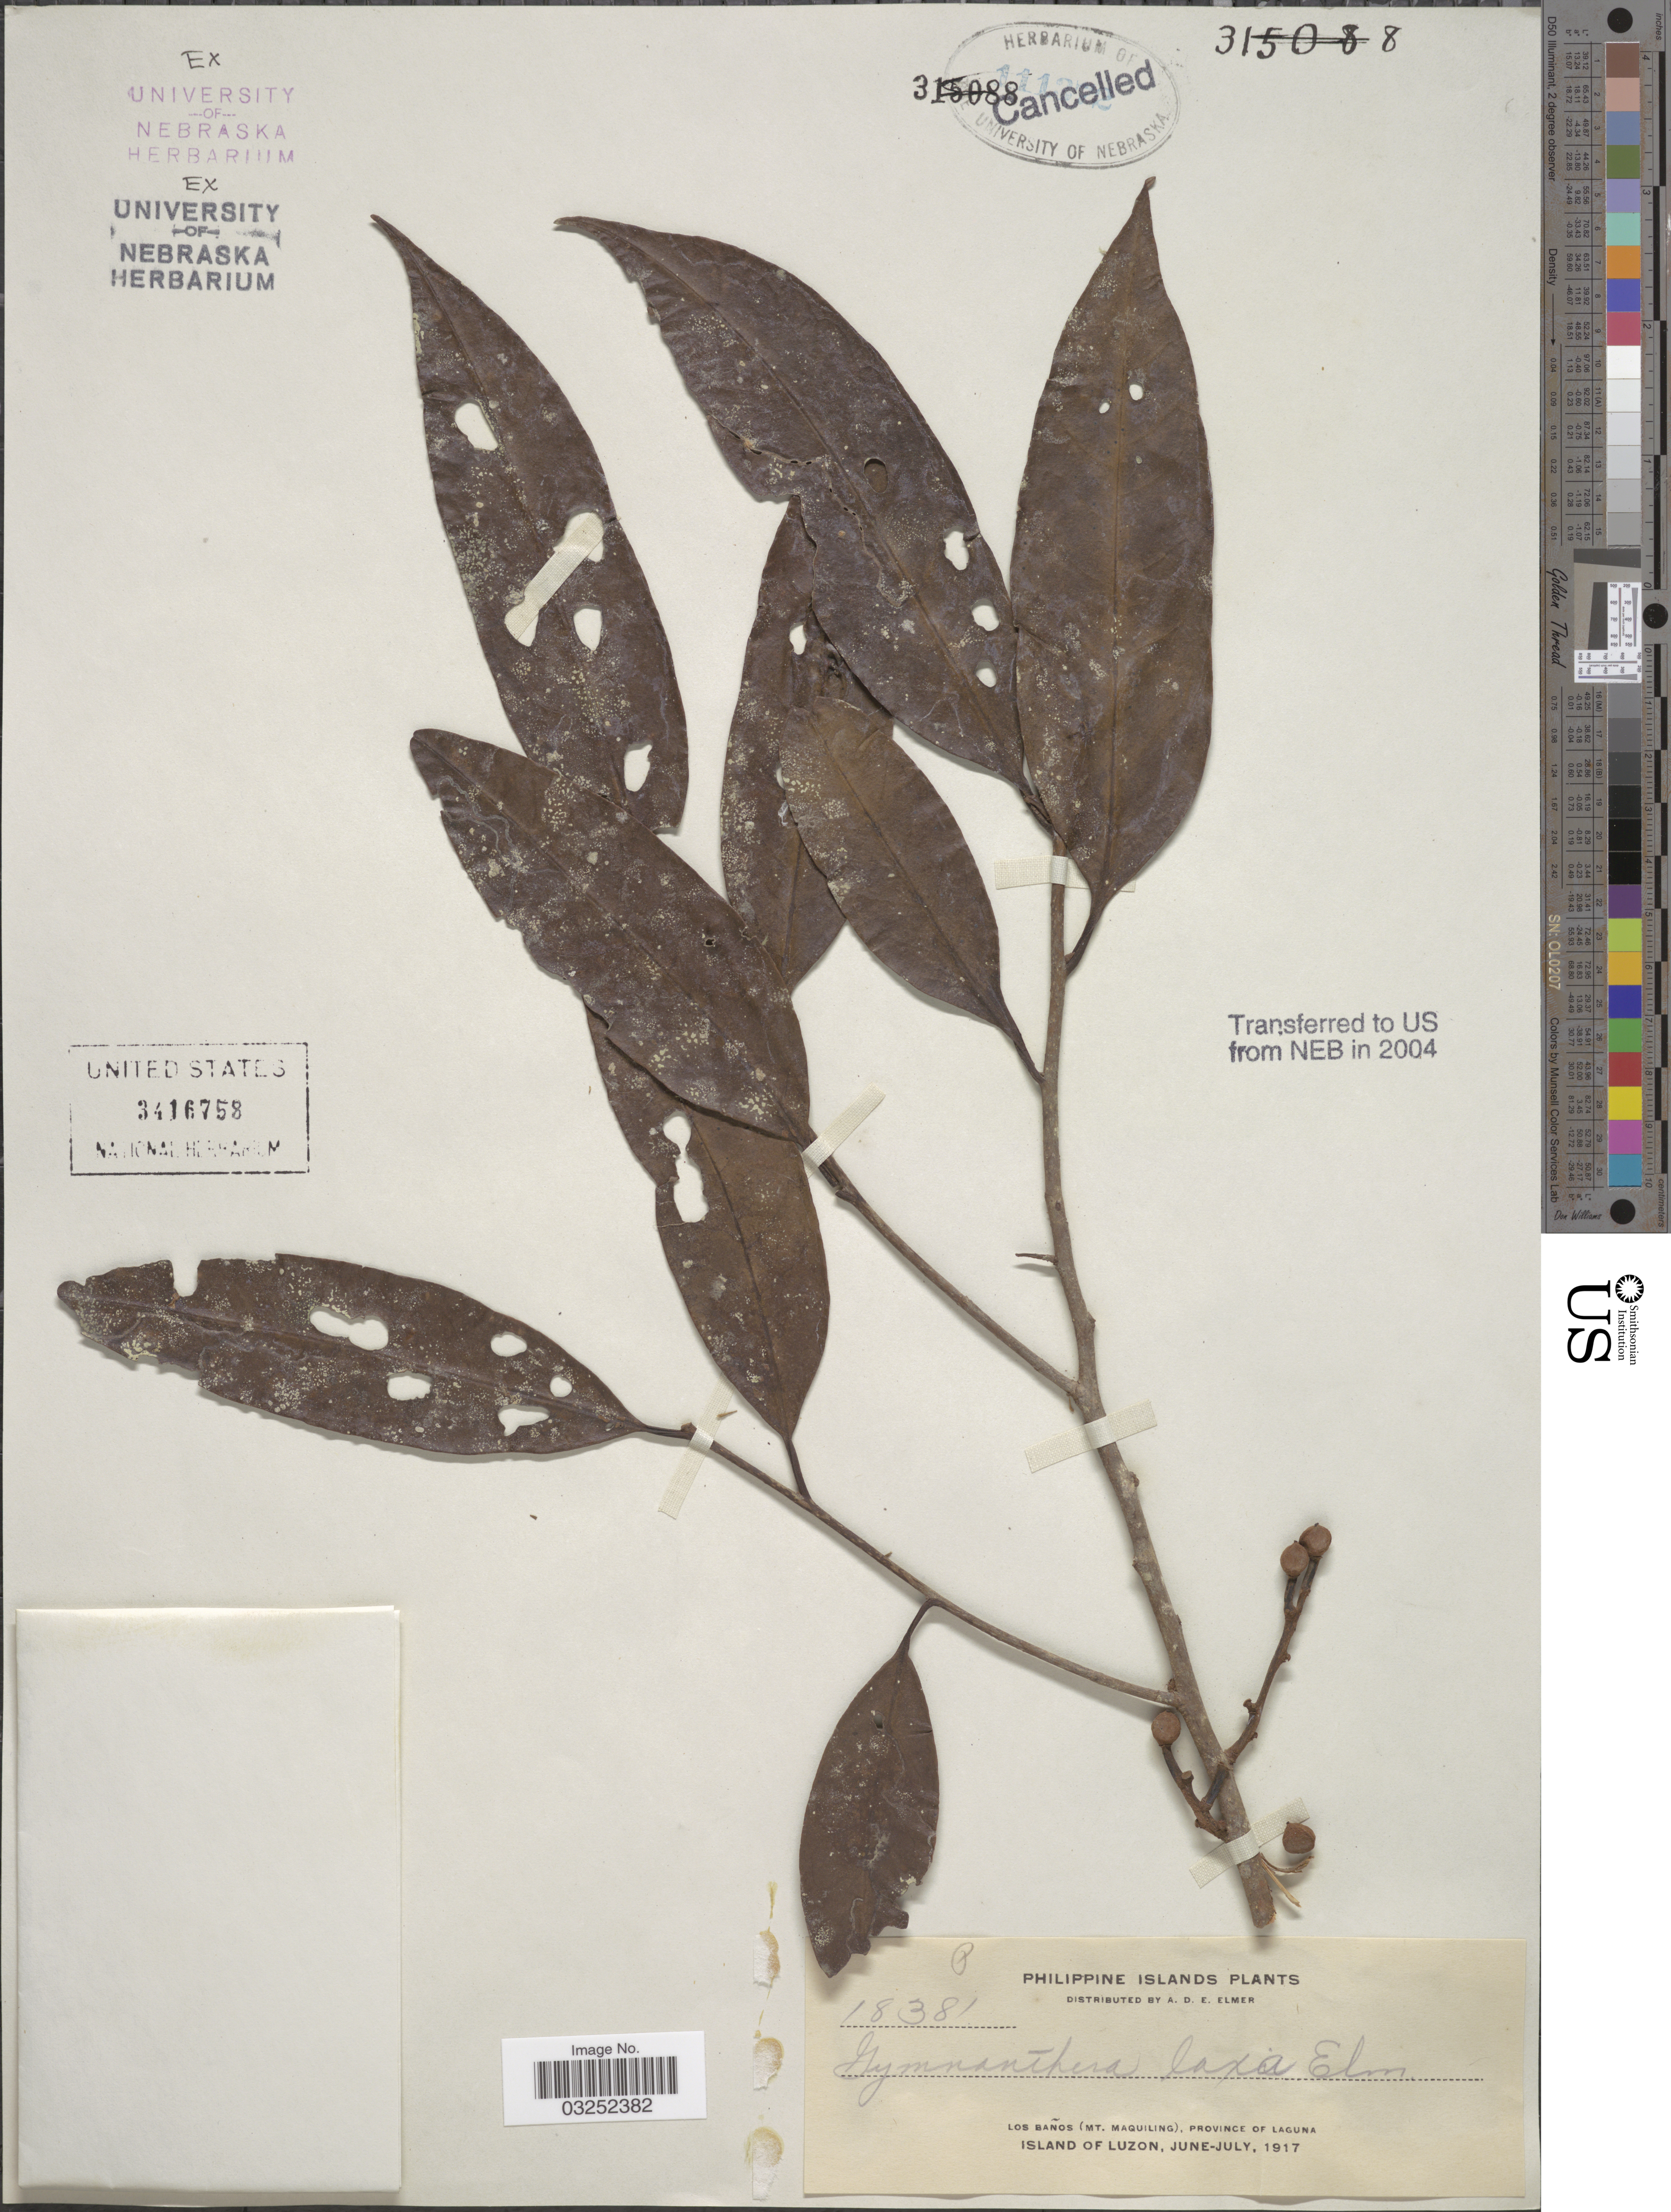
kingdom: Plantae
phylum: Tracheophyta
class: Magnoliopsida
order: Magnoliales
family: Myristicaceae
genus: Gymnacranthera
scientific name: Gymnacranthera farquhariana var. paniculata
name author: (A. DC.) R.T.A. Schouten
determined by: Schouten, R. T. A.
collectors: A. D. E. Elmer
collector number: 18381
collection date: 1917-06/1917-07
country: Philippines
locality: Los Baños (Mt. Maquiling), Province of Laguna.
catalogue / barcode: US 3416758